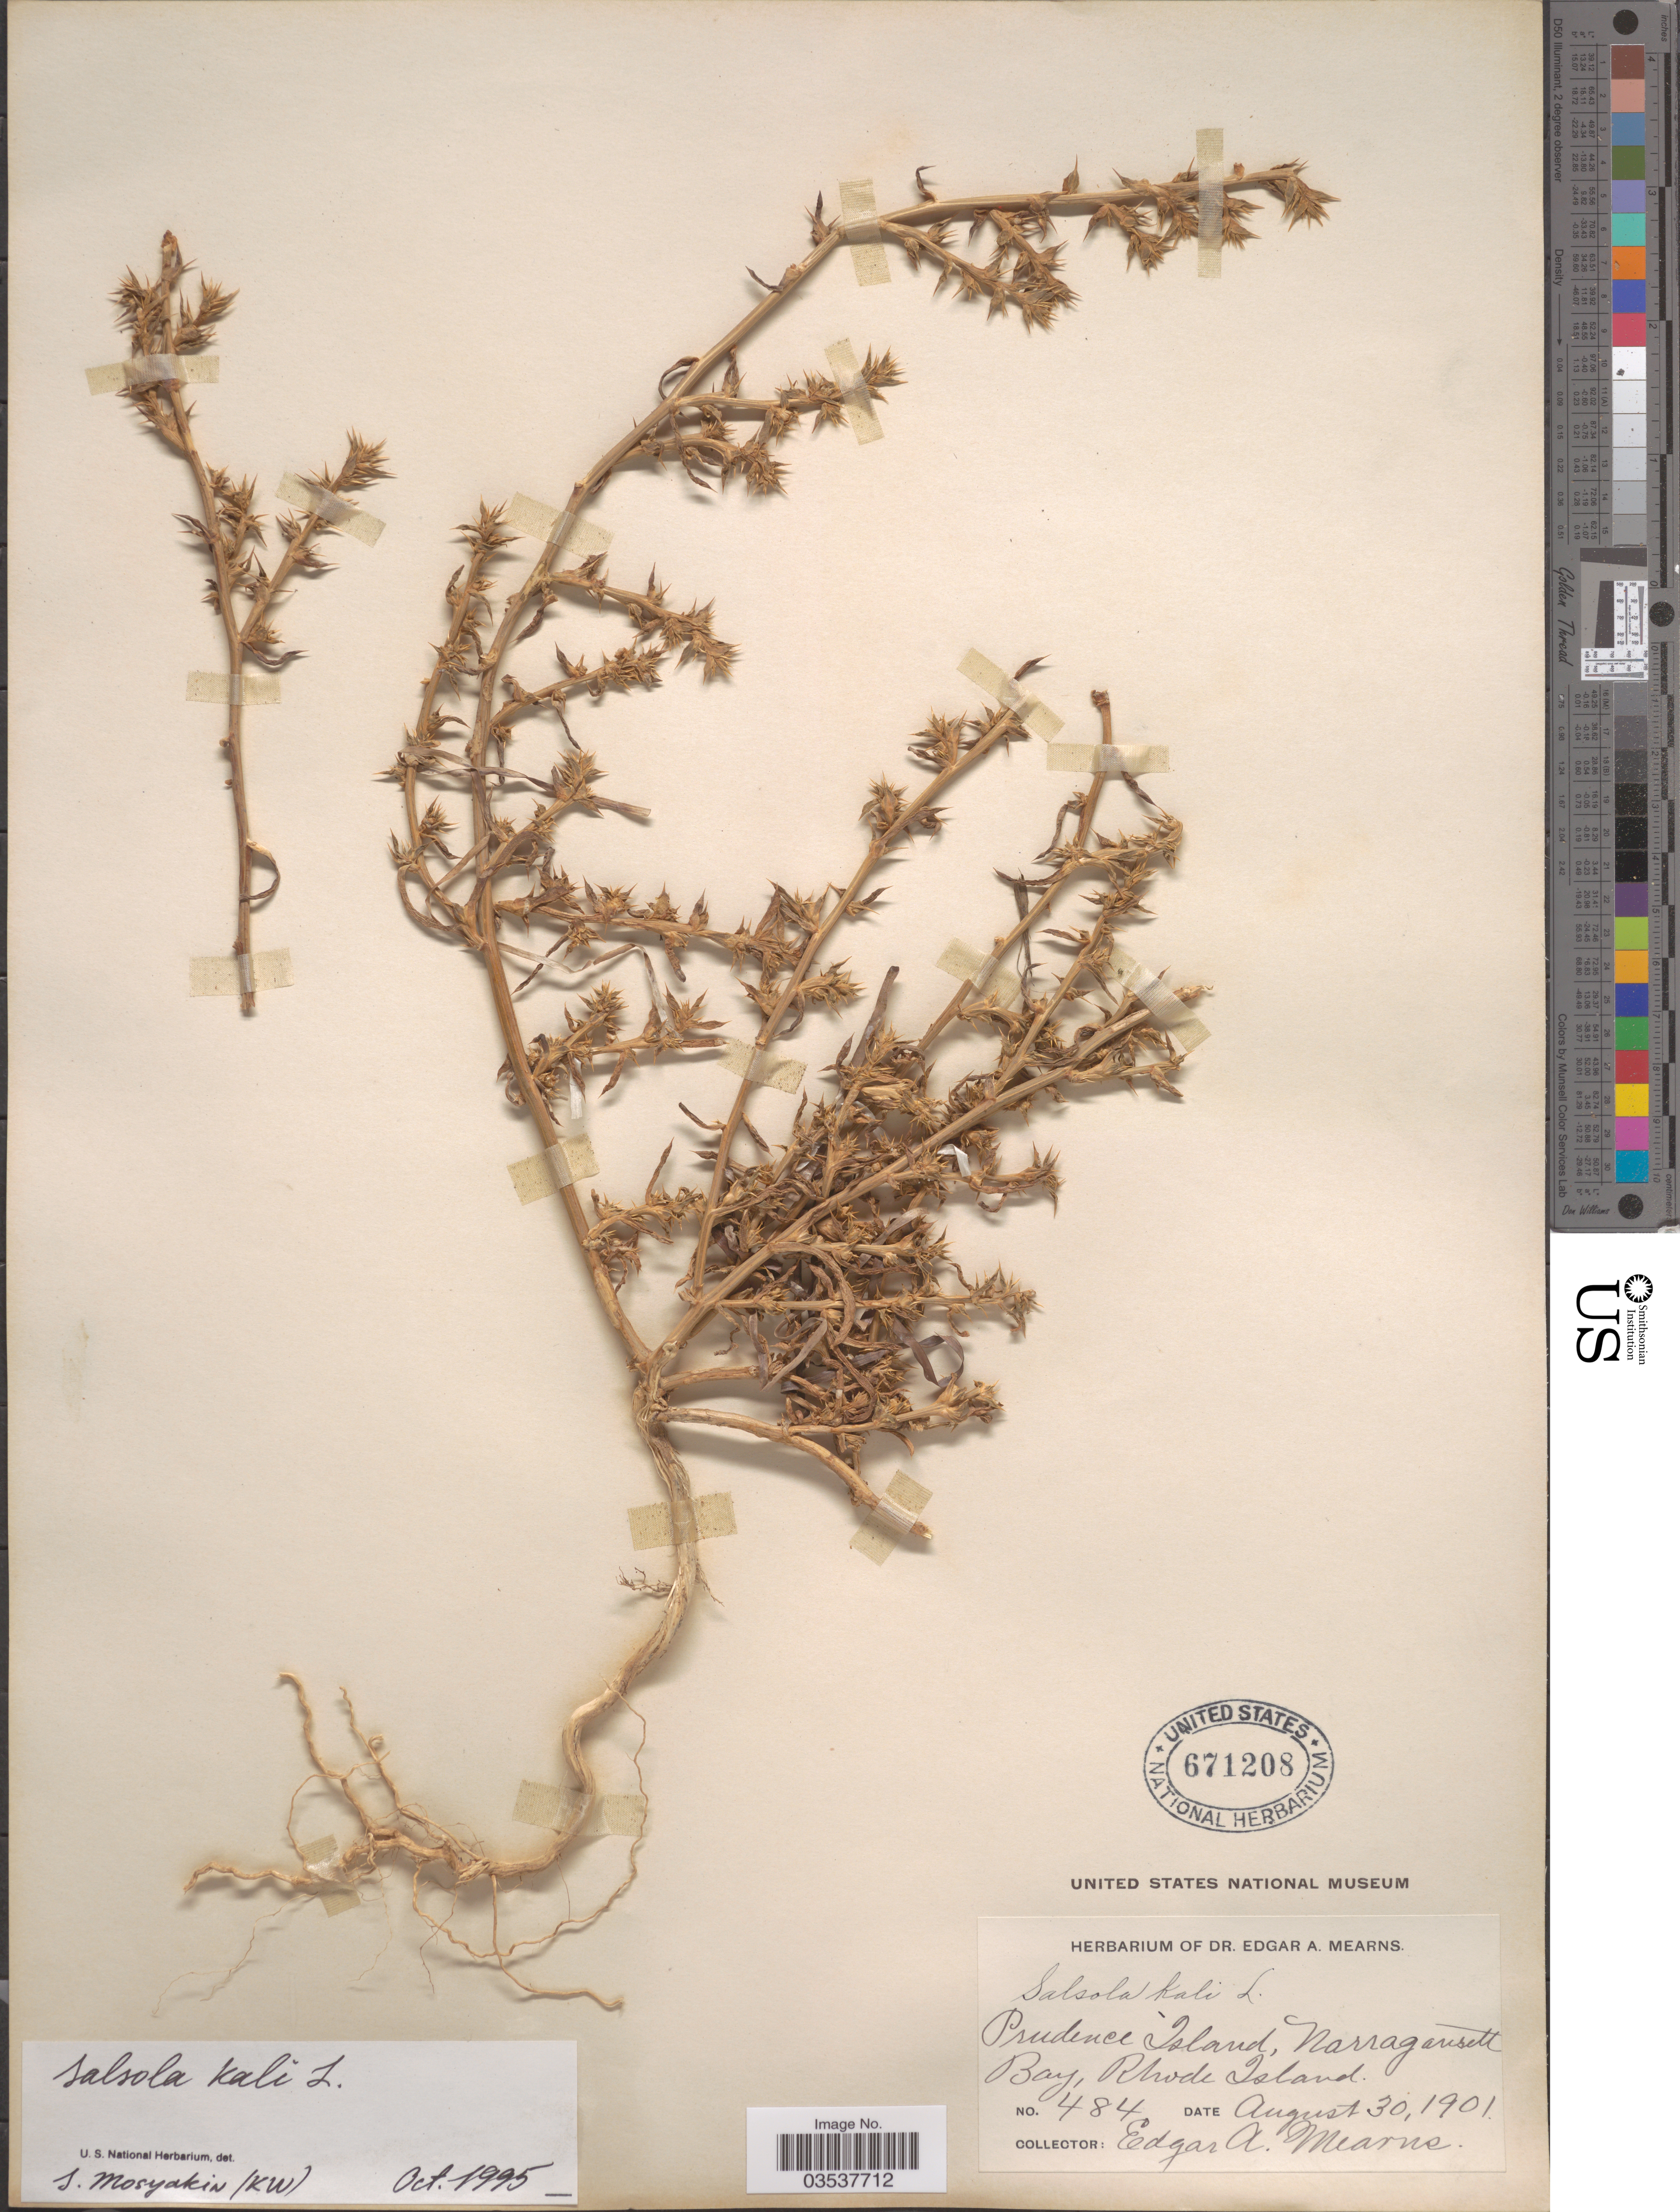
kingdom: Plantae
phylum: Tracheophyta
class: Magnoliopsida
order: Caryophyllales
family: Amaranthaceae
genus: Salsola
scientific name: Salsola kali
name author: L.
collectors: E. A. Mearns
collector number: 484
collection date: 1901-08-30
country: United States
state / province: Rhode Island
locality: Prudence Island, Narragansett Bay.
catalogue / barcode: US 671208